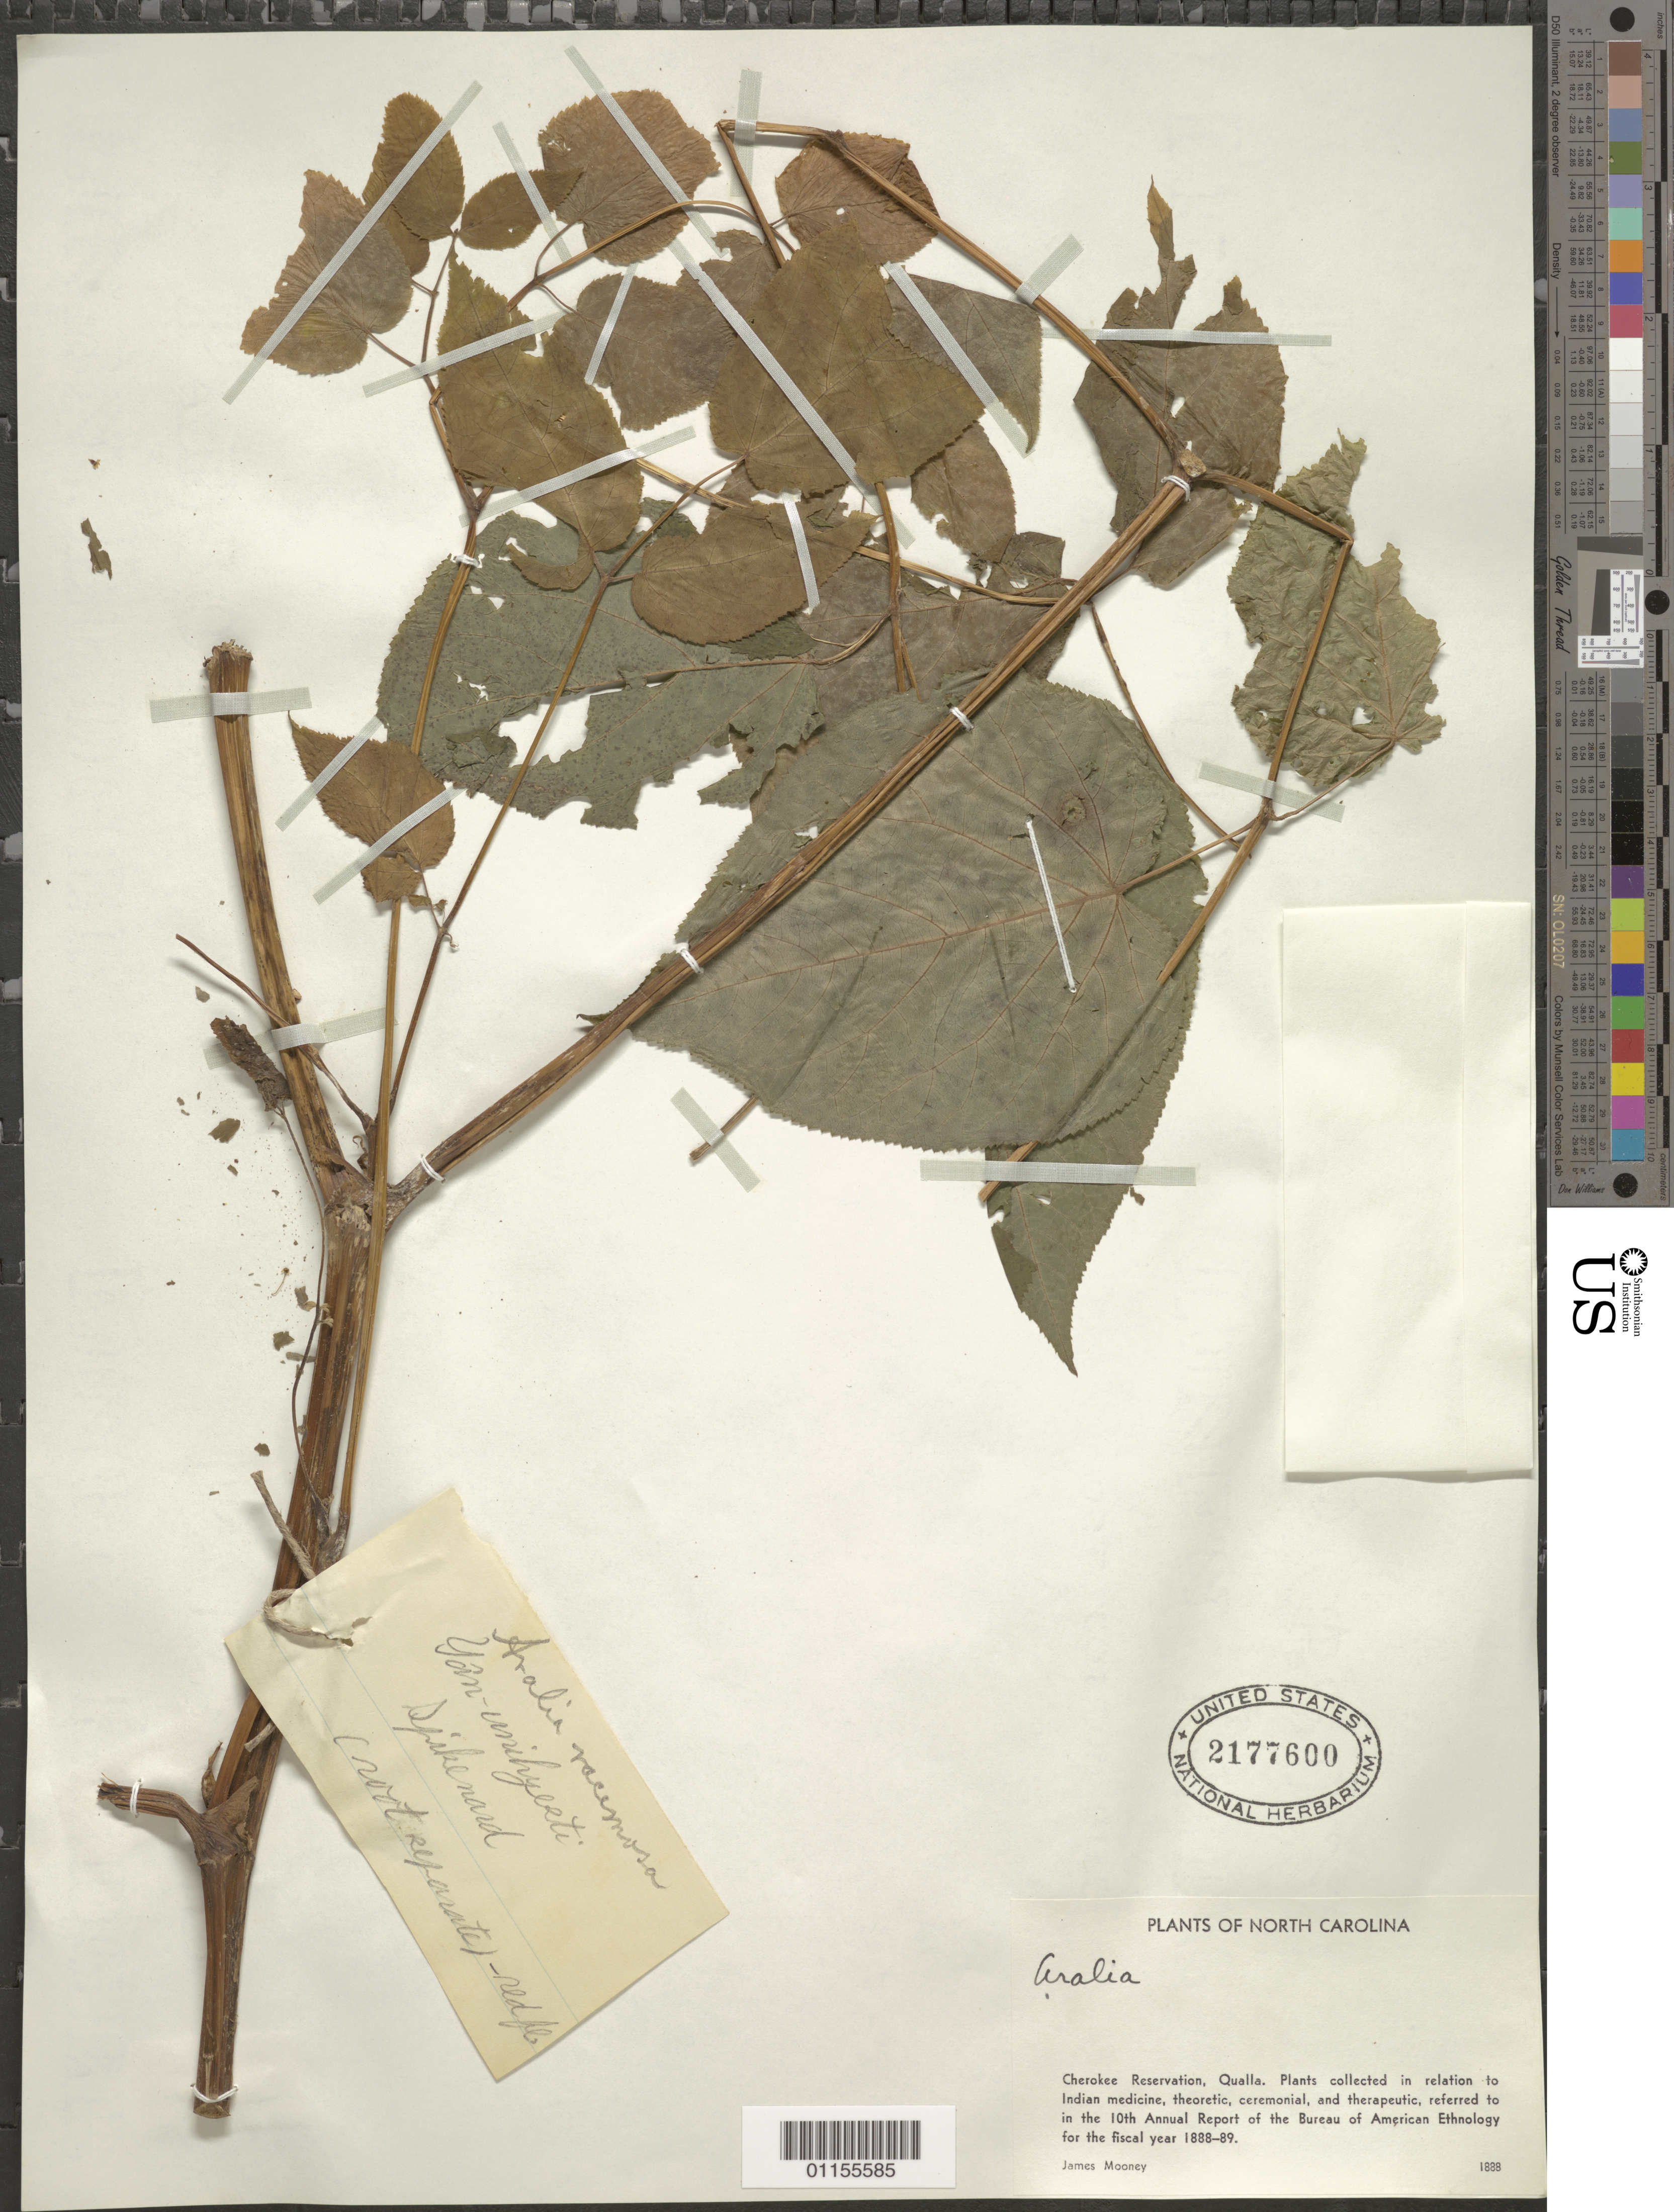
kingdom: Plantae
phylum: Tracheophyta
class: Magnoliopsida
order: Apiales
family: Araliaceae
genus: Aralia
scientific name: Aralia racemosa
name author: L.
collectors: J. Mooney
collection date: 1888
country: United States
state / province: North Carolina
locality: Cherokee Reservation. Qualla.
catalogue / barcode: US 2177600